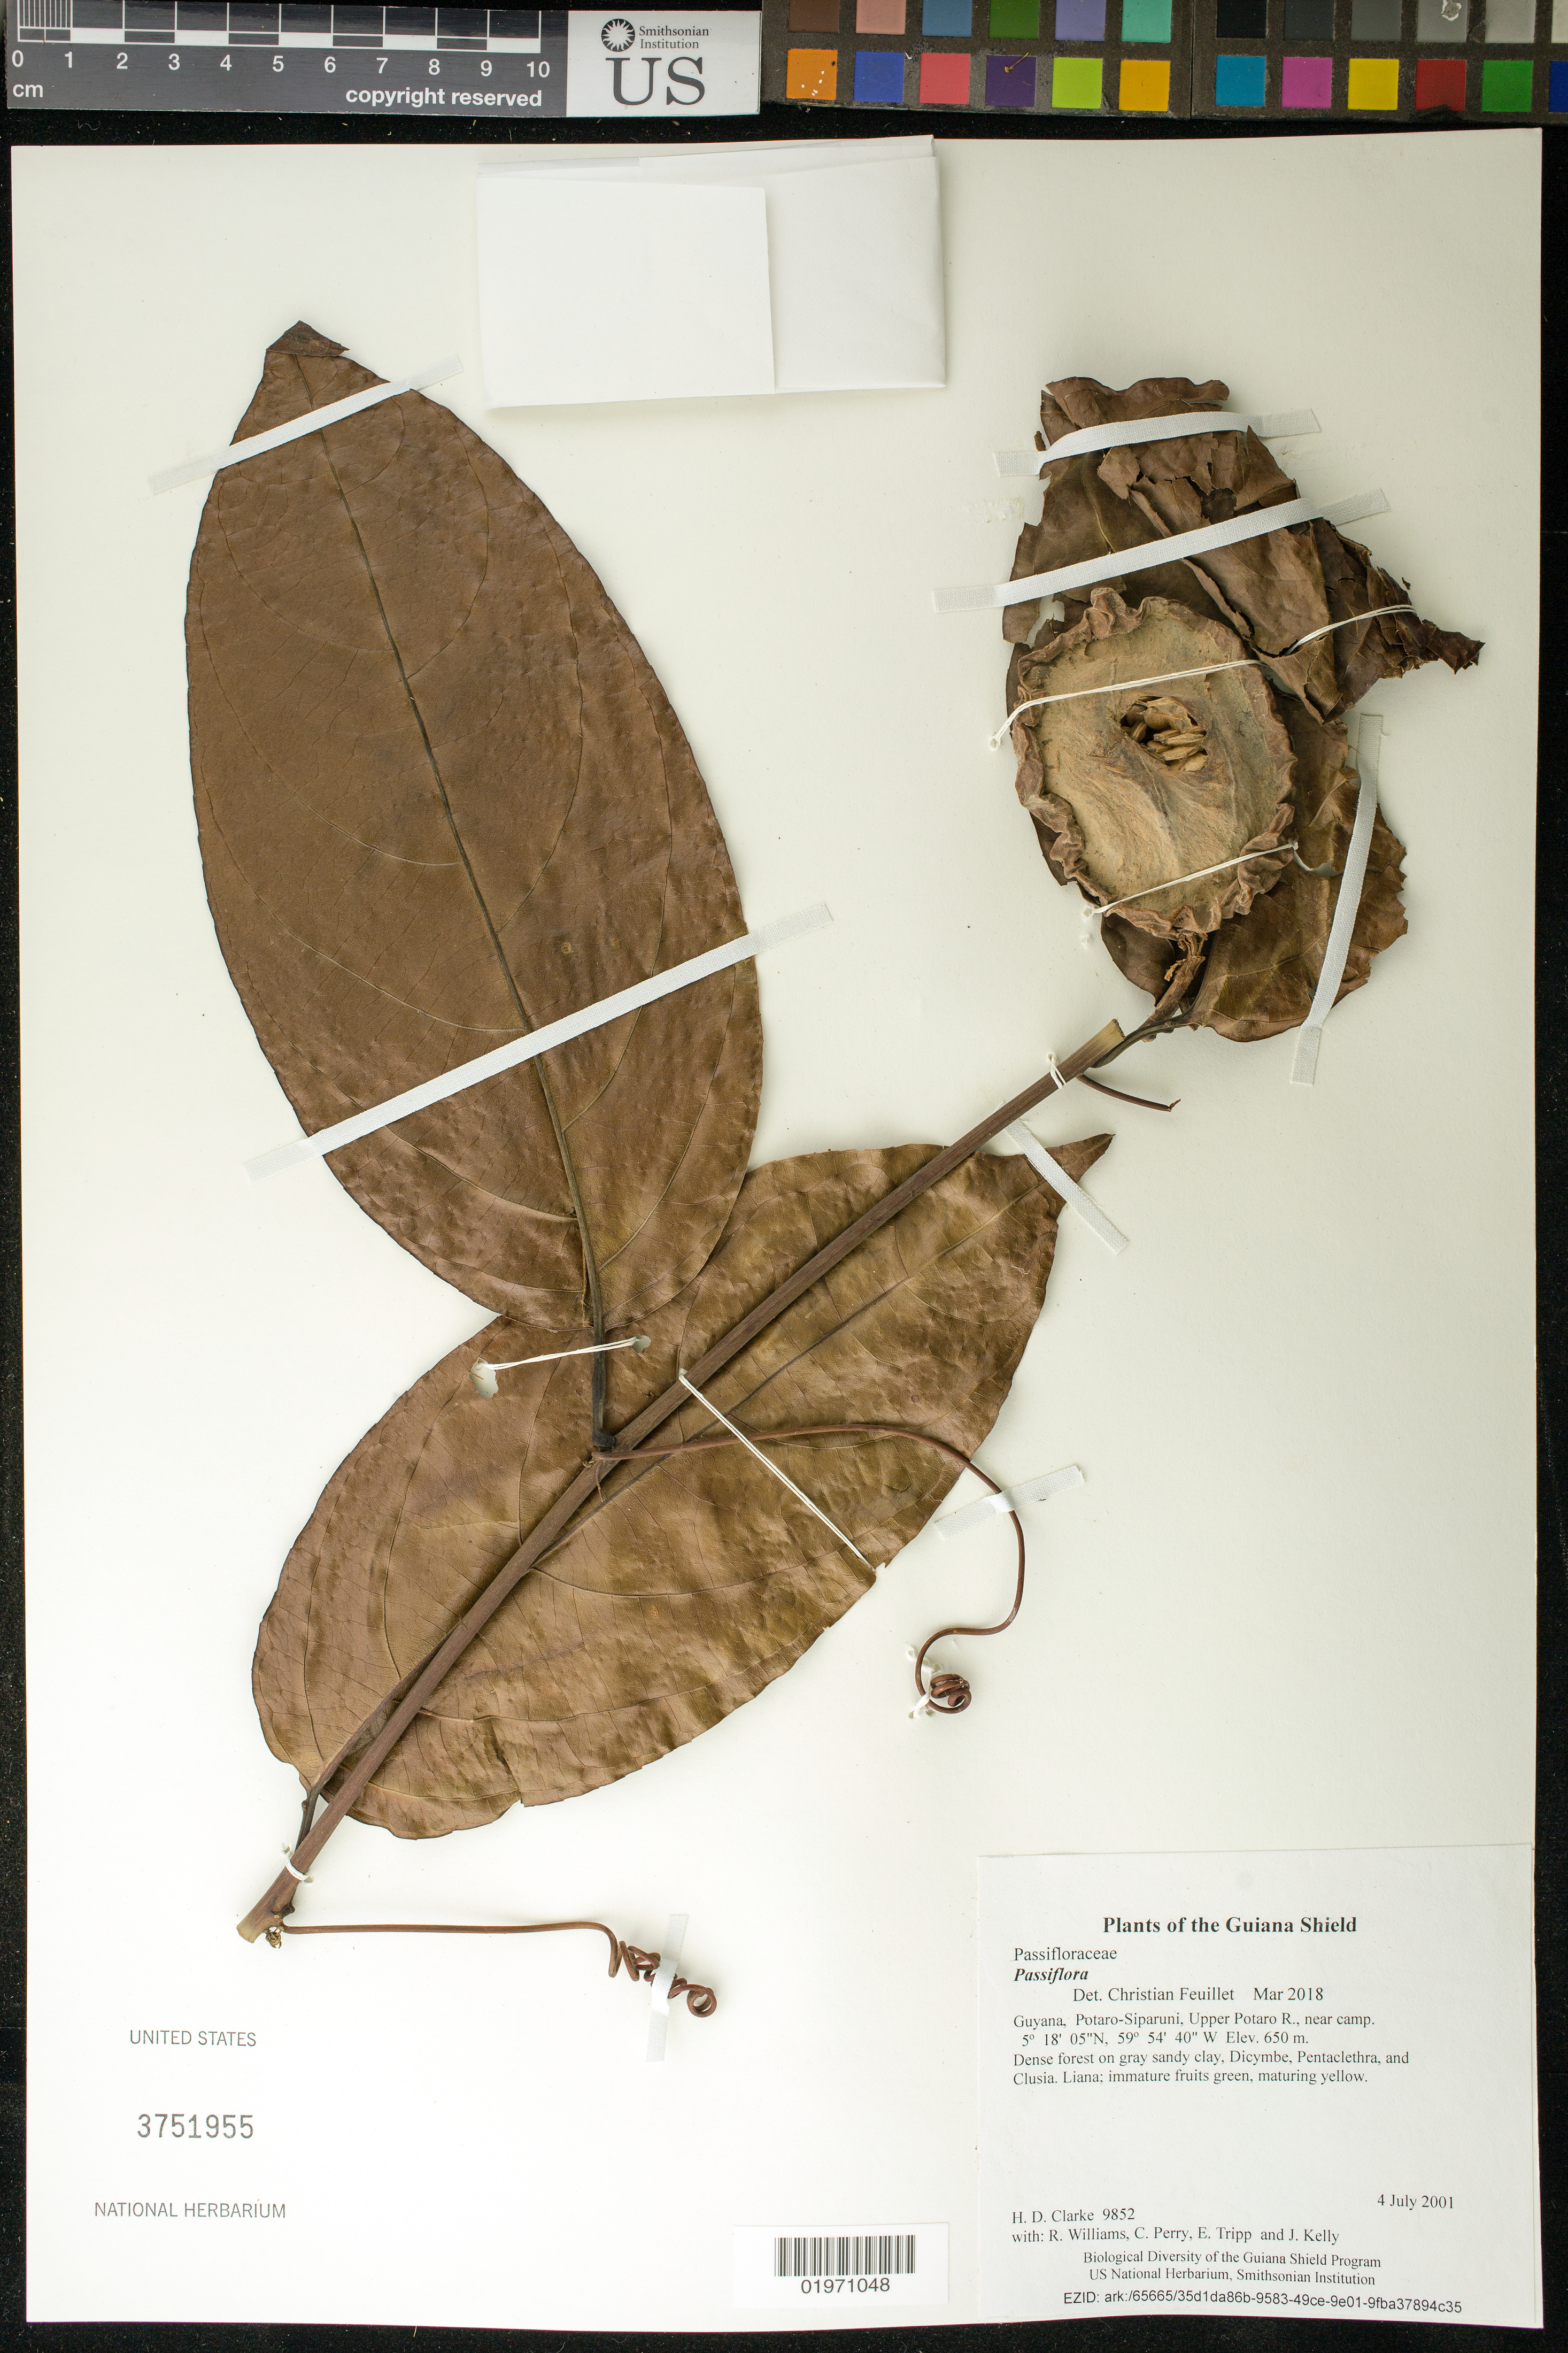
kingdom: Plantae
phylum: Tracheophyta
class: Magnoliopsida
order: Malpighiales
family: Passifloraceae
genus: Passiflora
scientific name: Passiflora sp.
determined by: Feuillet, C.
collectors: H. D. Clarke, R. Williams, C. Perry, E. Tripp & J. Kelly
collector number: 9852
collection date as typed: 4 July 2001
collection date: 2001-07-04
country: Guyana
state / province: Potaro-Siparuni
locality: Upper Potaro R., near camp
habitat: Dense forest on gray sandy clay, Dicymbe, Pentaclethra, and Clusia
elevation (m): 650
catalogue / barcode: US 3751955